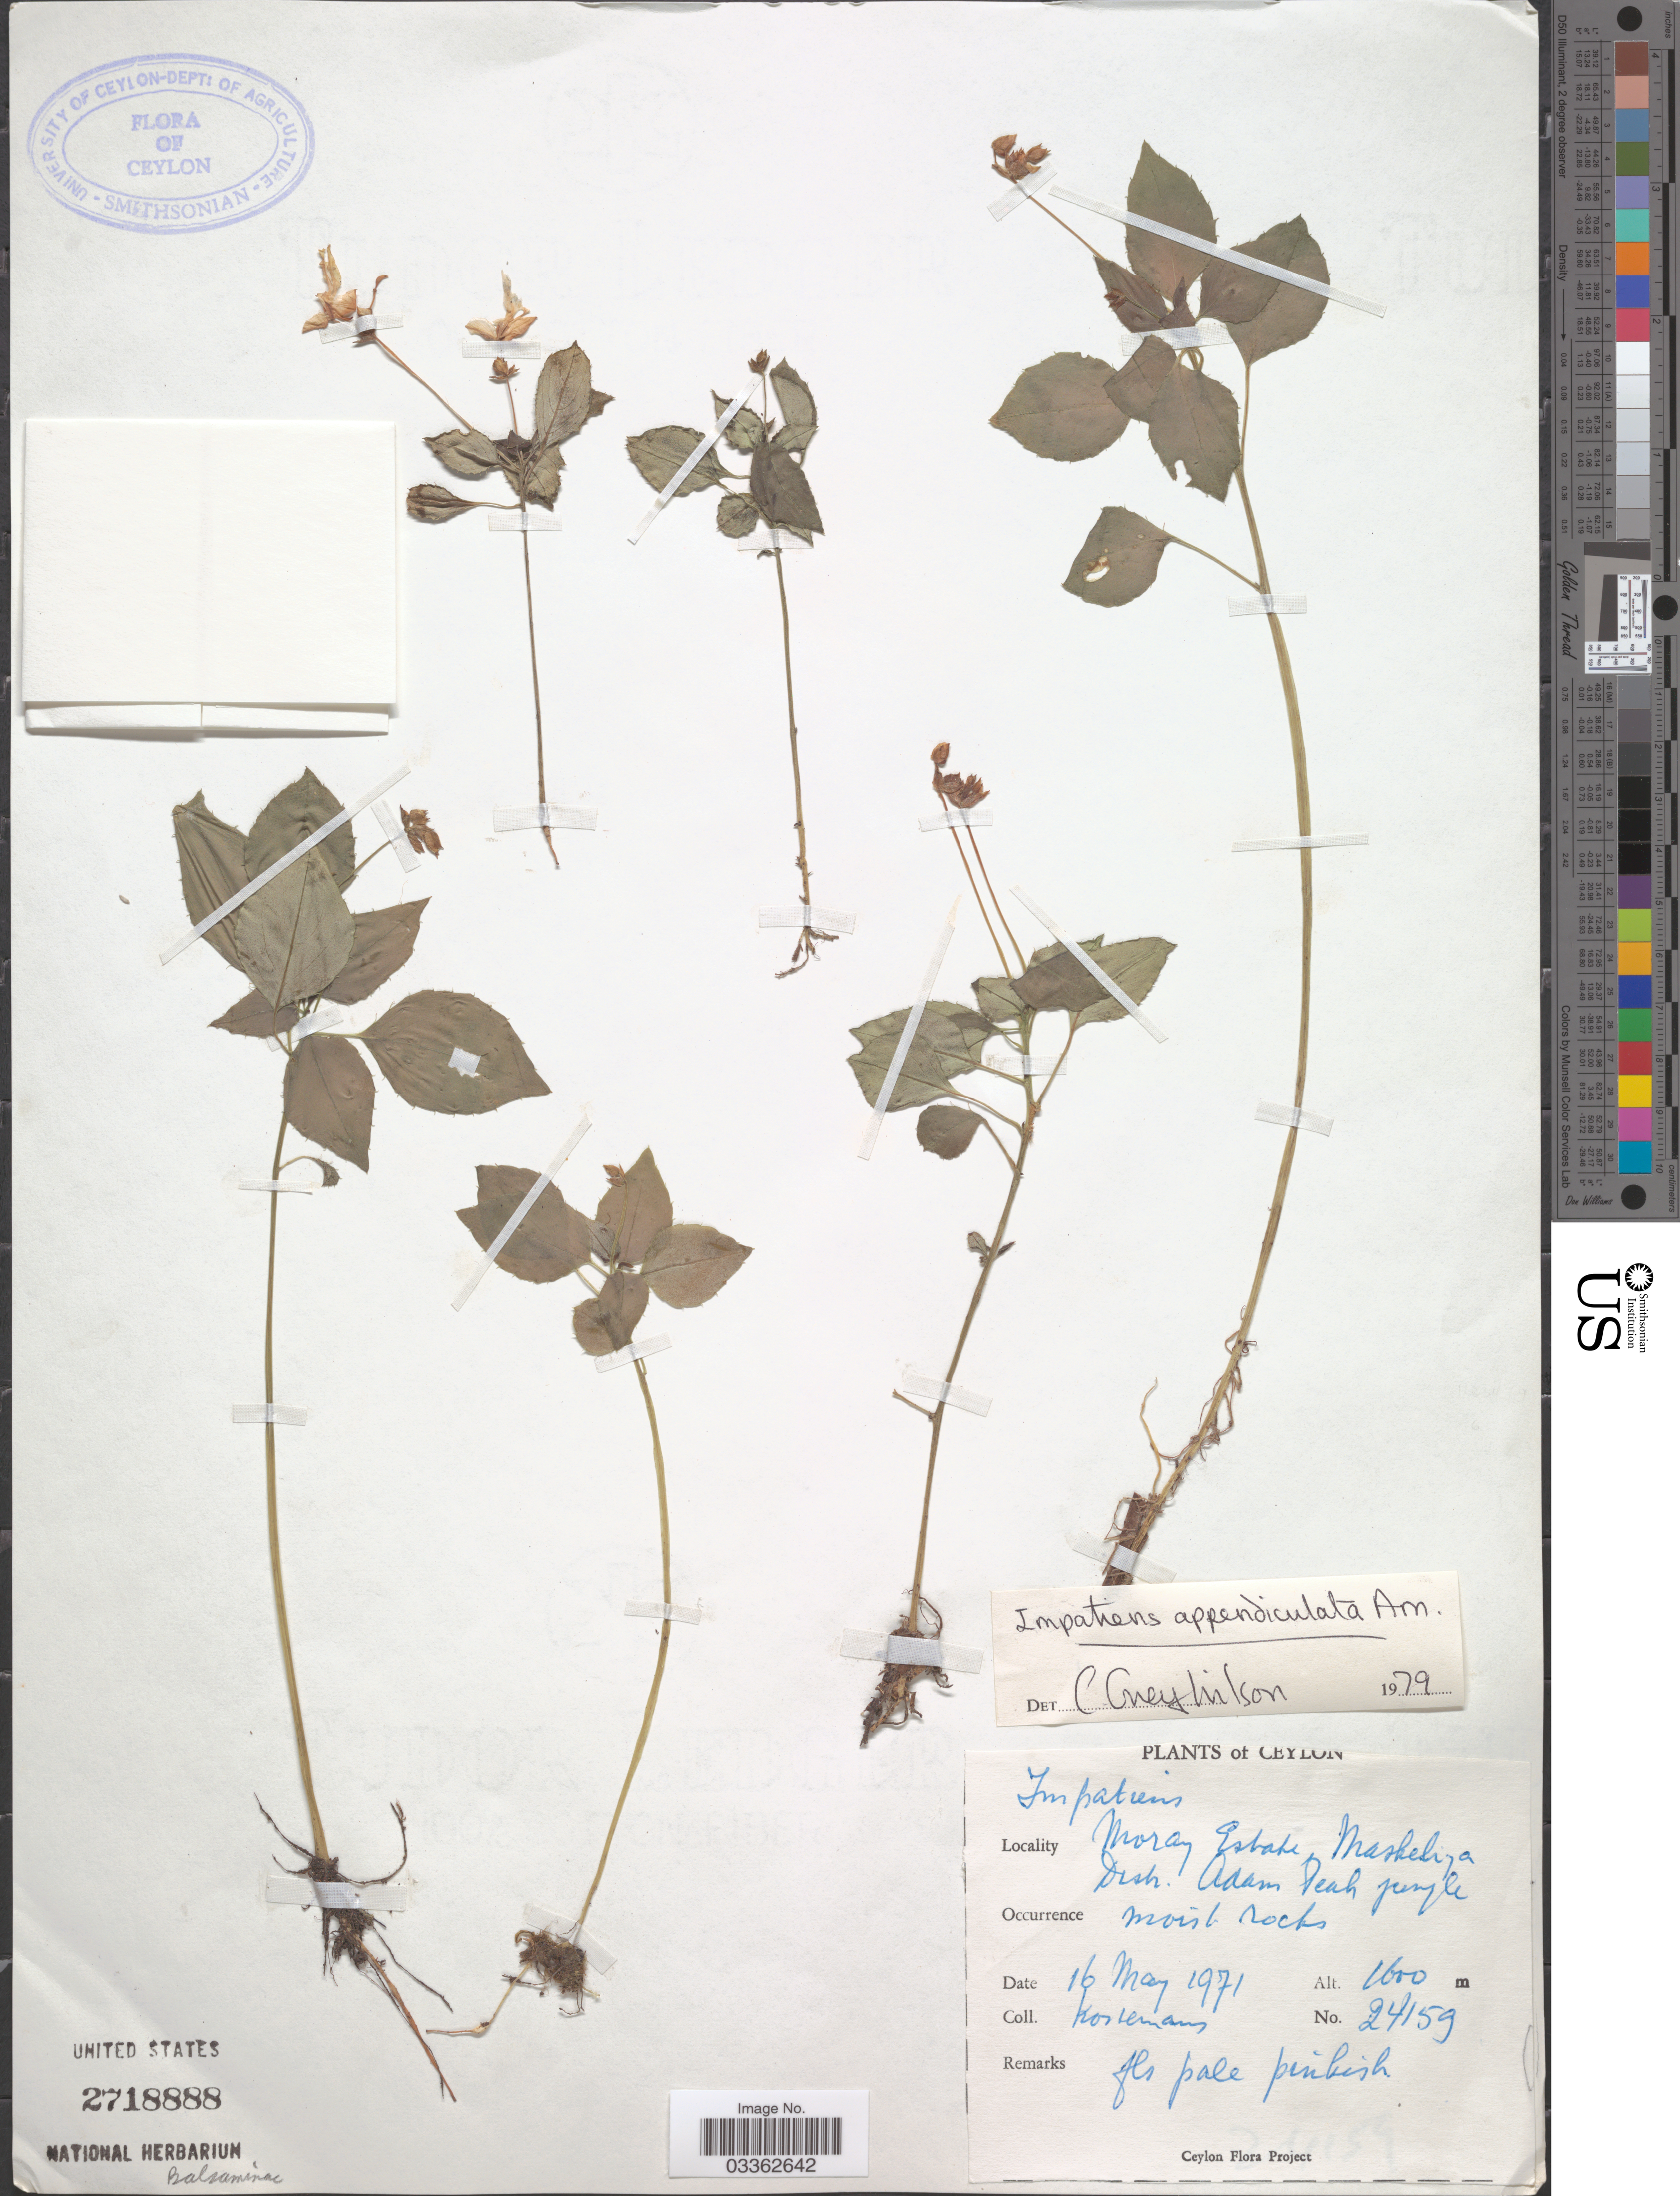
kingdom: Plantae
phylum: Tracheophyta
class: Magnoliopsida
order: Ericales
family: Balsaminaceae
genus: Impatiens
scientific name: Impatiens appendiculata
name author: Arn.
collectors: Kostermans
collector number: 24159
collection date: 1971-05-16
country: Sri Lanka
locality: Ceylon. Moray Estate, Maskeliya Distr. Adam Peak jungle.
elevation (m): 1600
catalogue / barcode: US 2718888